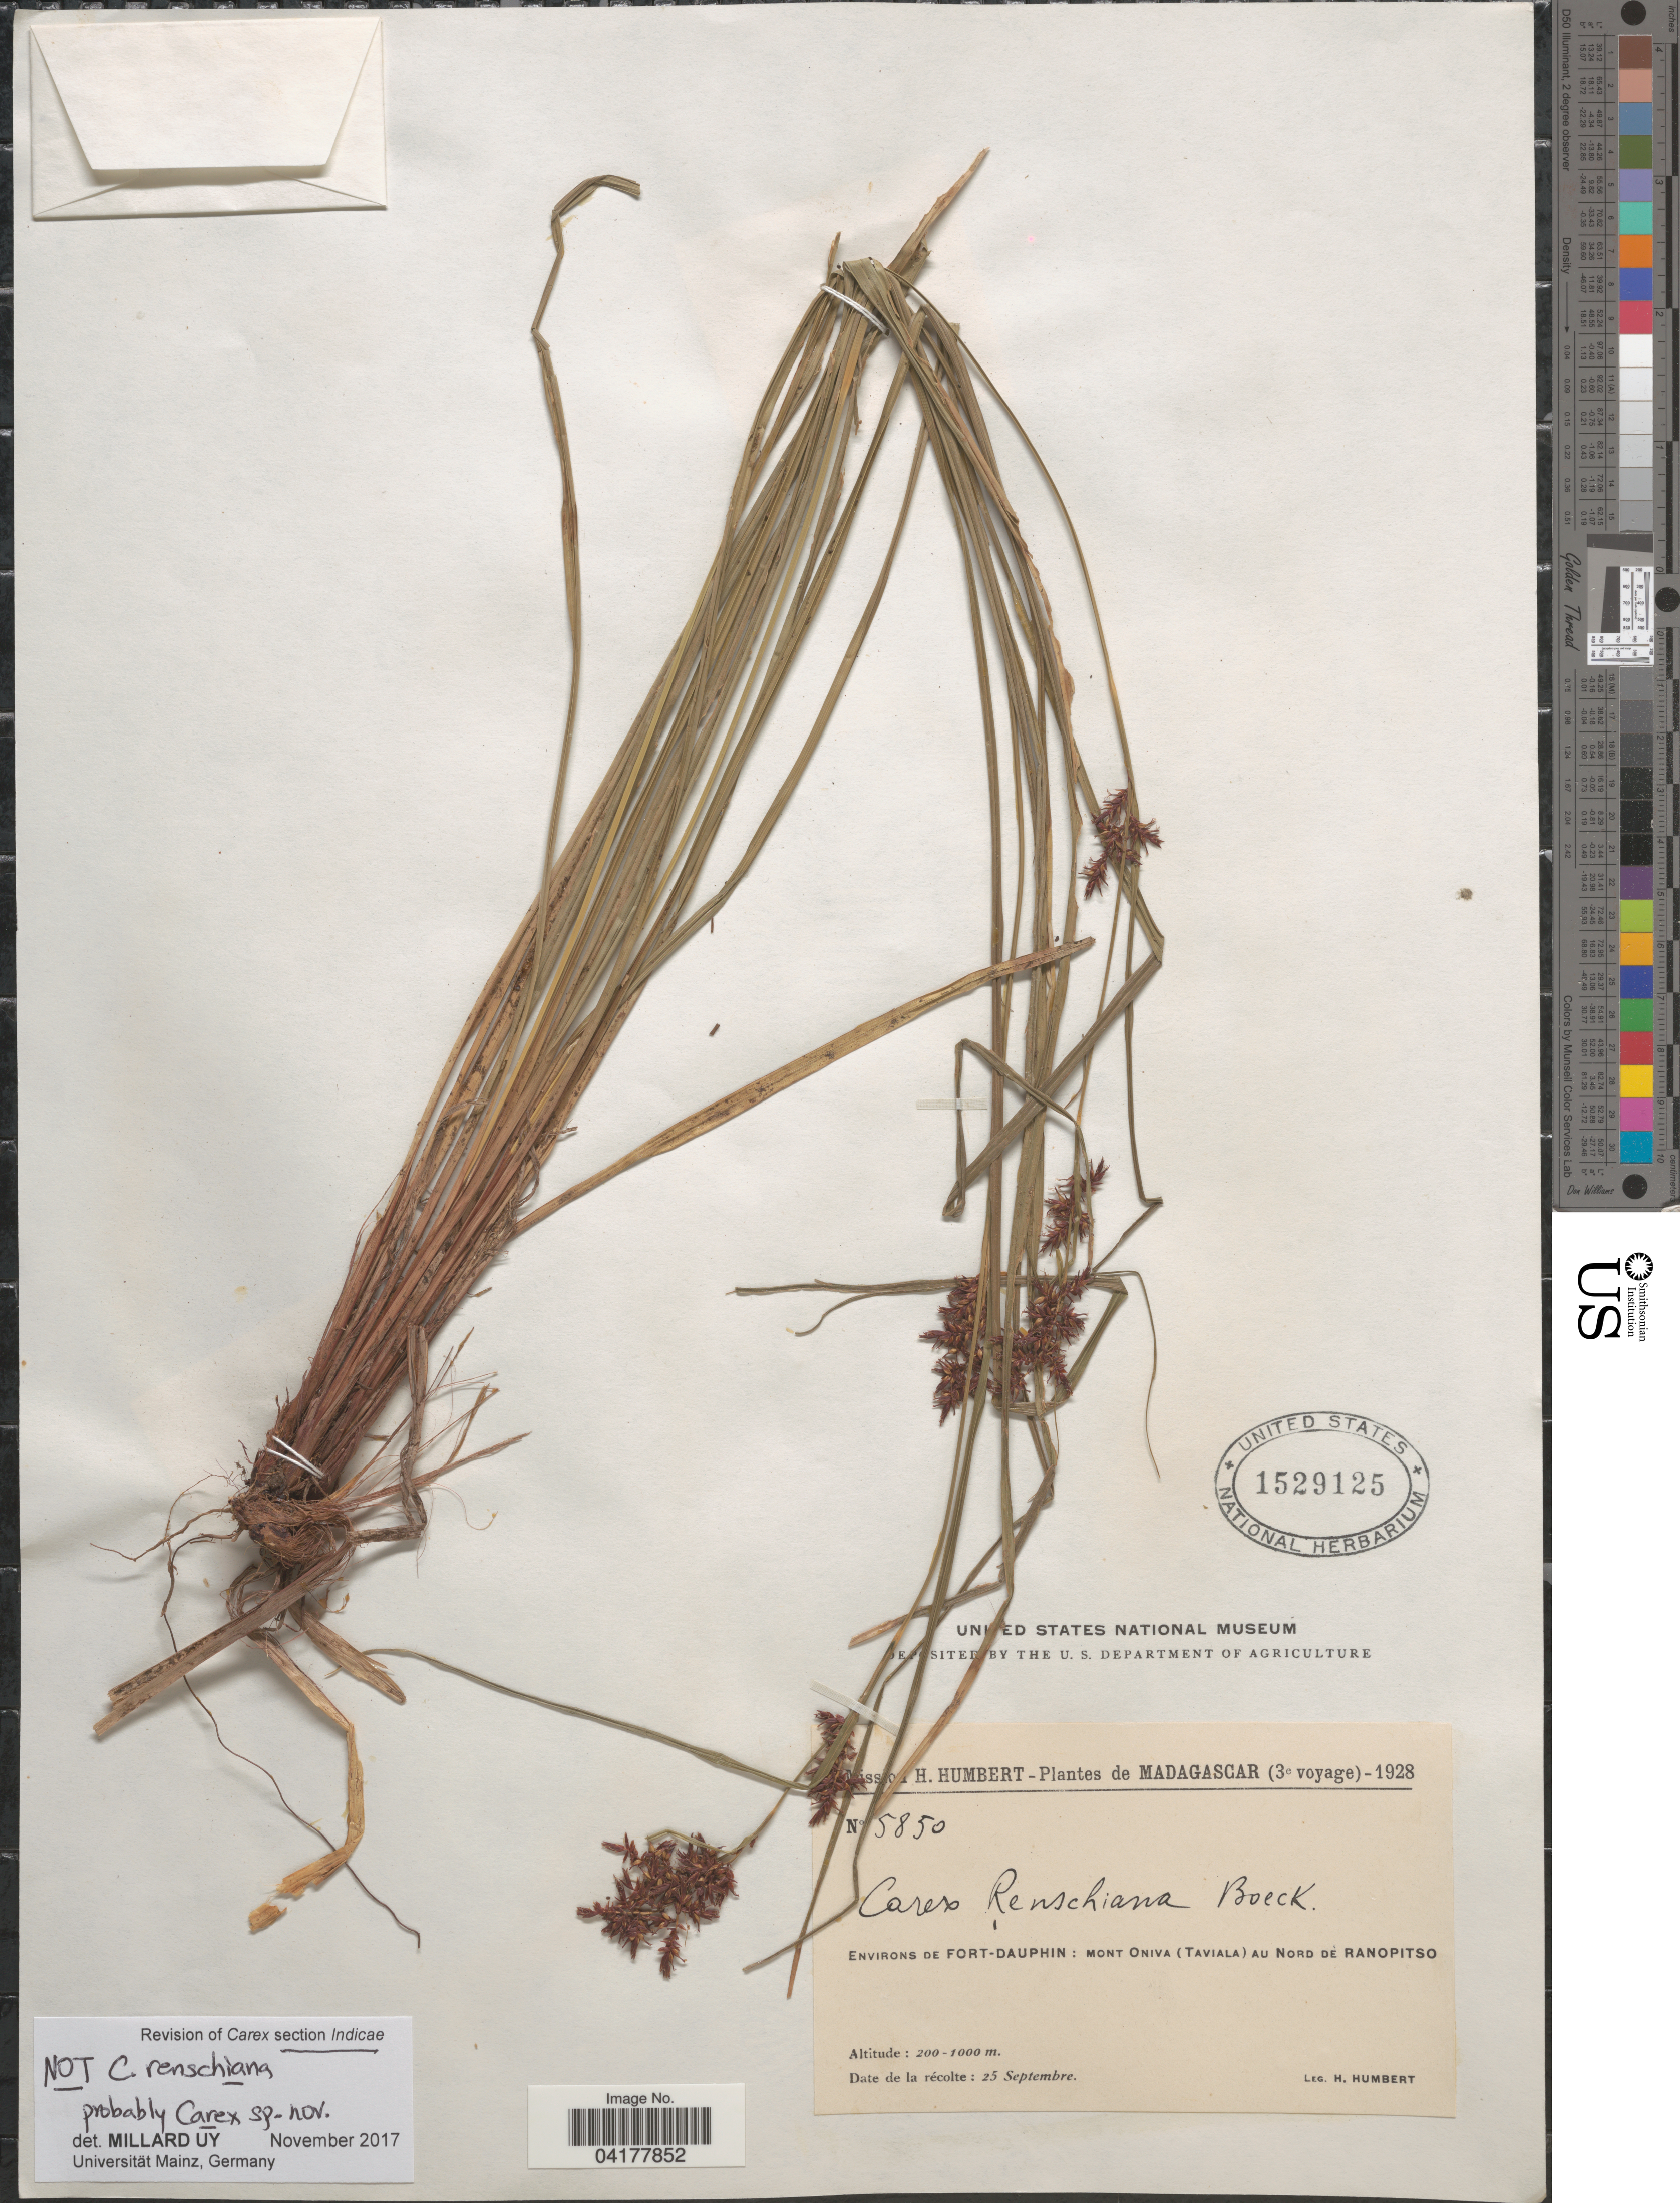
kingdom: Plantae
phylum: Tracheophyta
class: Liliopsida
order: Poales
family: Cyperaceae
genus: Carex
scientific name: Carex sp.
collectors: H. Humbert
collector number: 5850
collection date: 1928-09-25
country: Madagascar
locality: (3e voyage) - 1928. Environs de Fort-Dauphin : Mont Oniva (Taviala) au Nord de Ranopitso.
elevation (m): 200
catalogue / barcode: US 1529125